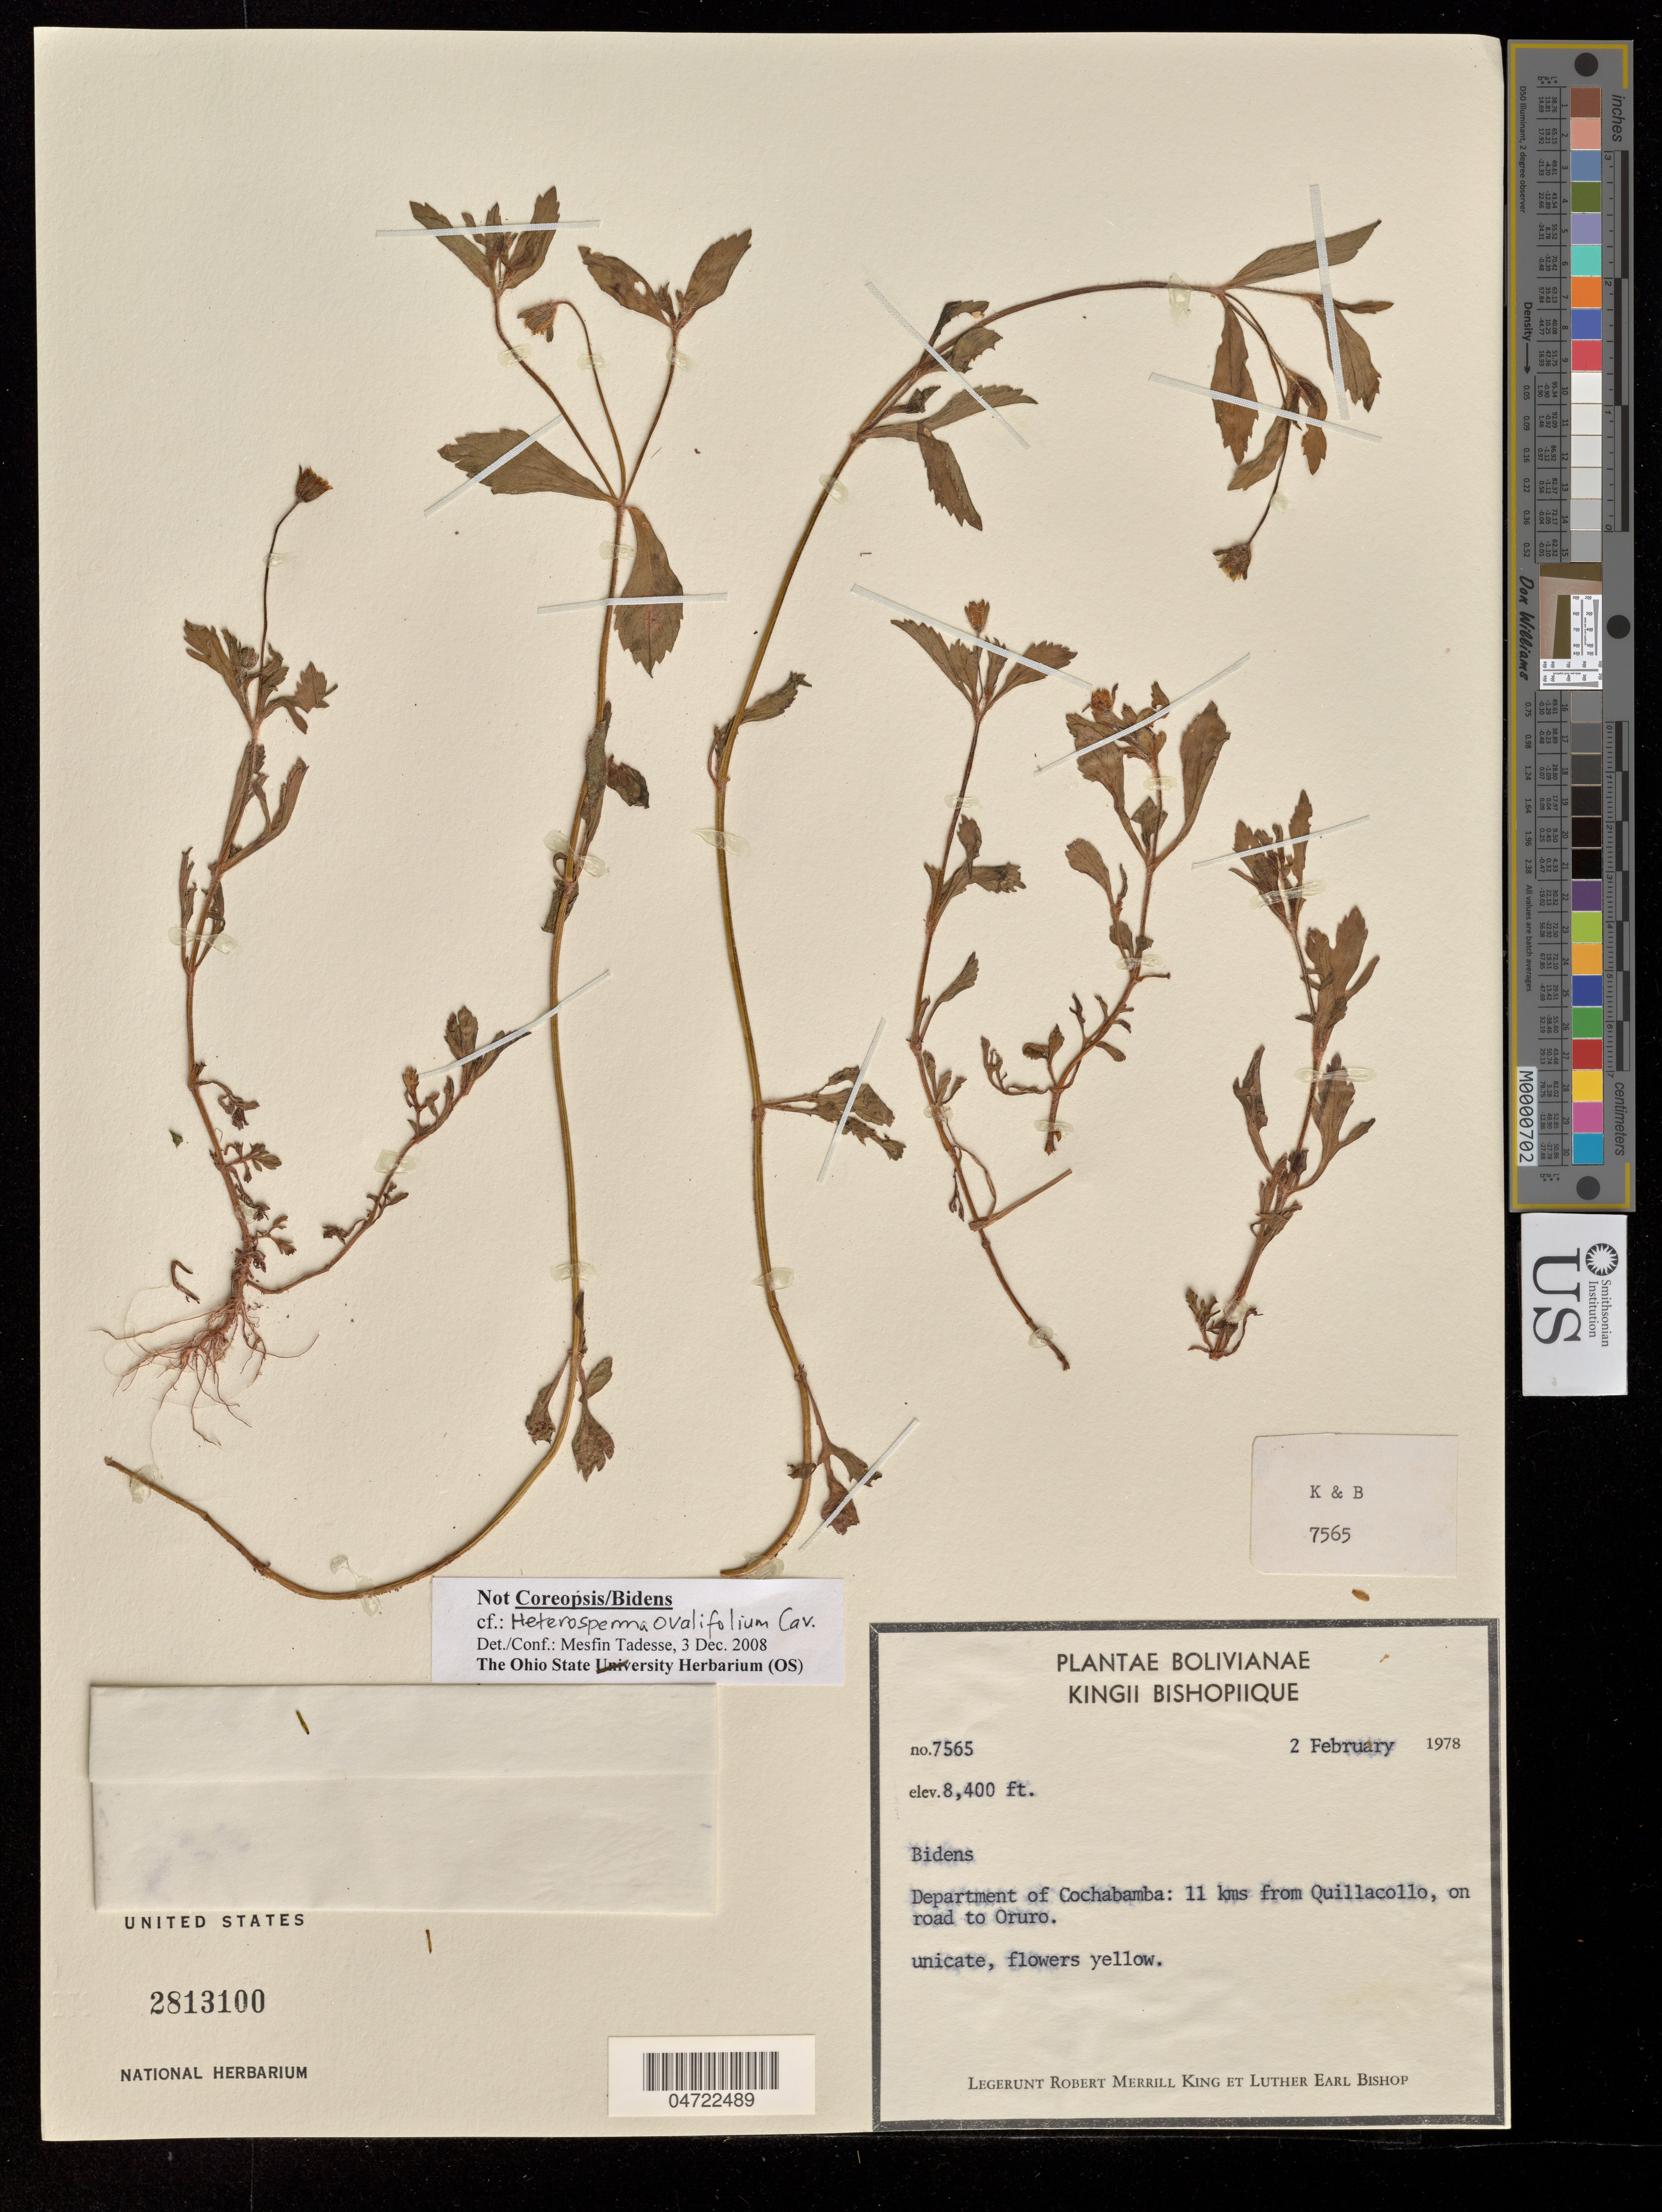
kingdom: Plantae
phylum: Tracheophyta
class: Magnoliopsida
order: Asterales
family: Asteraceae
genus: Heterosperma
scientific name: Heterosperma ovatifolium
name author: Cav.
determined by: Tadesse, M.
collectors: R. M. King & L. E. Bishop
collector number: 7565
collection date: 1978-02-02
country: Bolivia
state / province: Cochabamba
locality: Department of Cochabamba: 11 kms from Quillacolo, on road to Oruro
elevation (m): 2560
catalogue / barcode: US 2813100